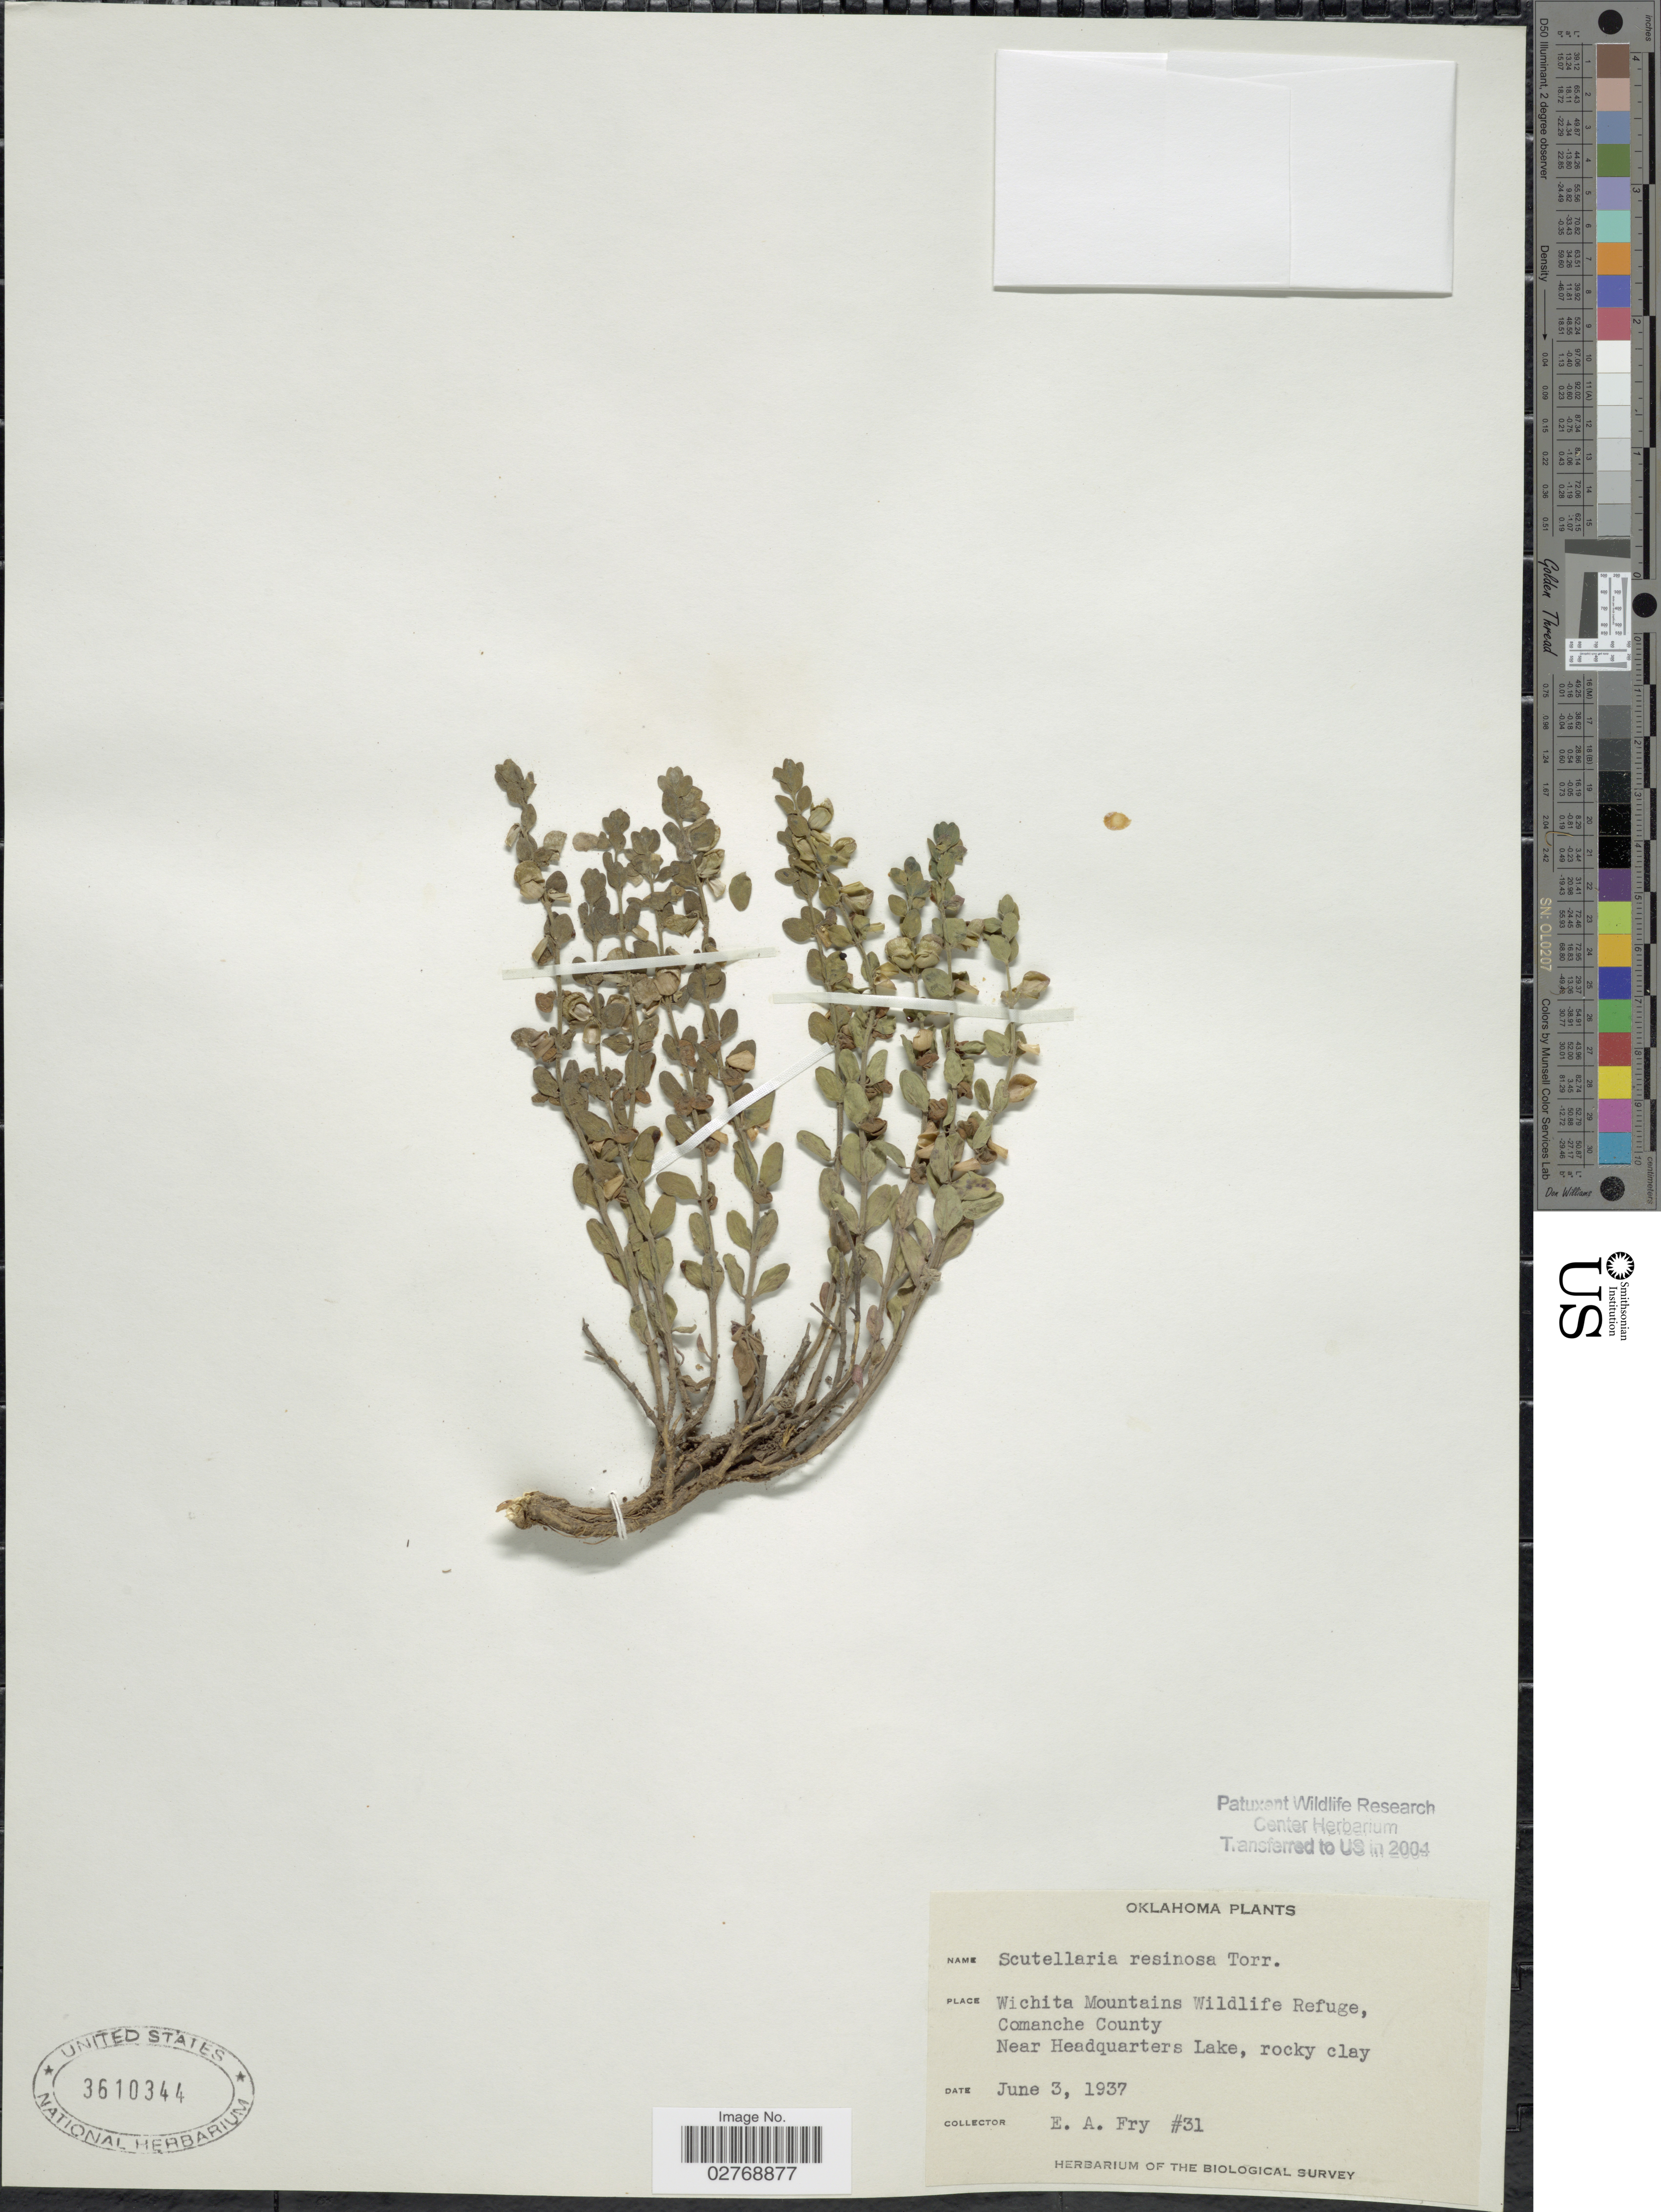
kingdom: Plantae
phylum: Tracheophyta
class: Magnoliopsida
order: Lamiales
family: Lamiaceae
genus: Scutellaria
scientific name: Scutellaria resinosa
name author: Torr.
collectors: E. Fry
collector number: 31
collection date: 1937-06-03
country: United States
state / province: Oklahoma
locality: Wichita Mountains Wildlife Refuge, Comanche County. Near Headquarters Lake.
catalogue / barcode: US 3610344